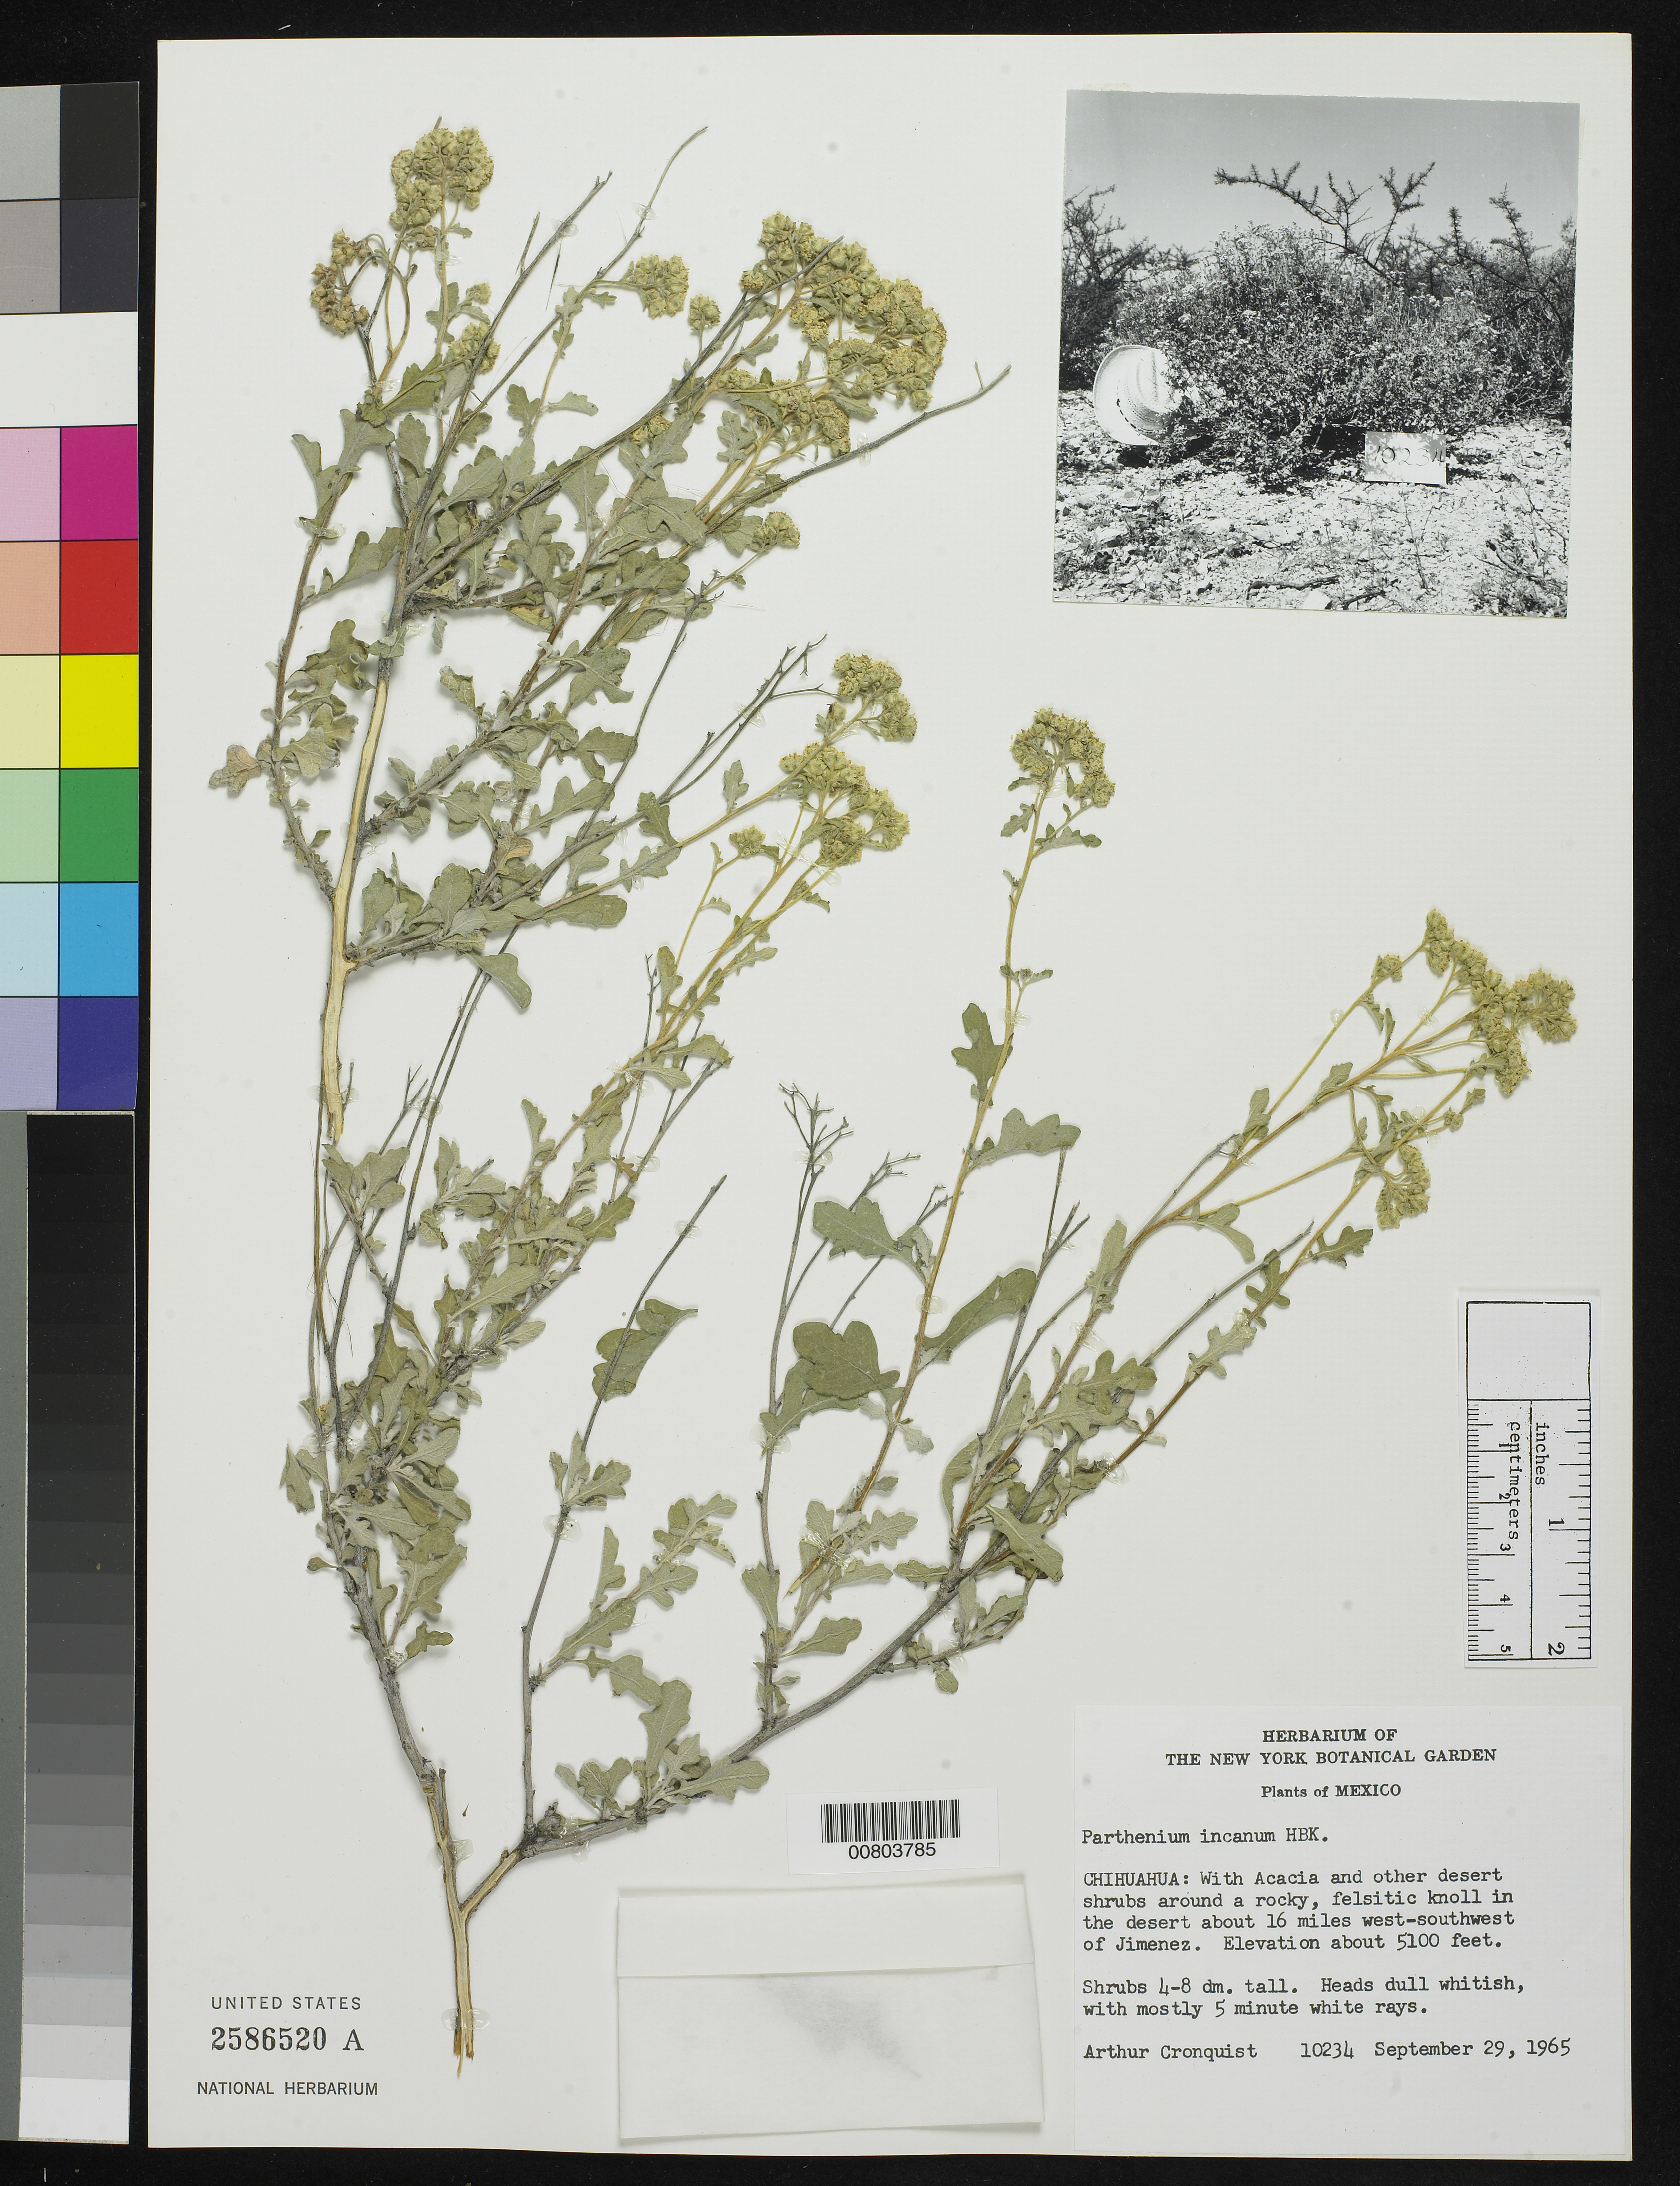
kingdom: Plantae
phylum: Tracheophyta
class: Magnoliopsida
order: Asterales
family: Asteraceae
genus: Parthenium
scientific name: Parthenium incanum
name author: Kunth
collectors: A. J. Cronquist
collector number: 10234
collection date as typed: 29 Sep 1965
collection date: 1965-09-29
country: Mexico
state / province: Chihuahua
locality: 16 miles west-southwest of Jimenez.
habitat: With Acacia and other desert shrubs around a rocky, felsitic knoll in the desert.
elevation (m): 1554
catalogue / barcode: US 2586520A